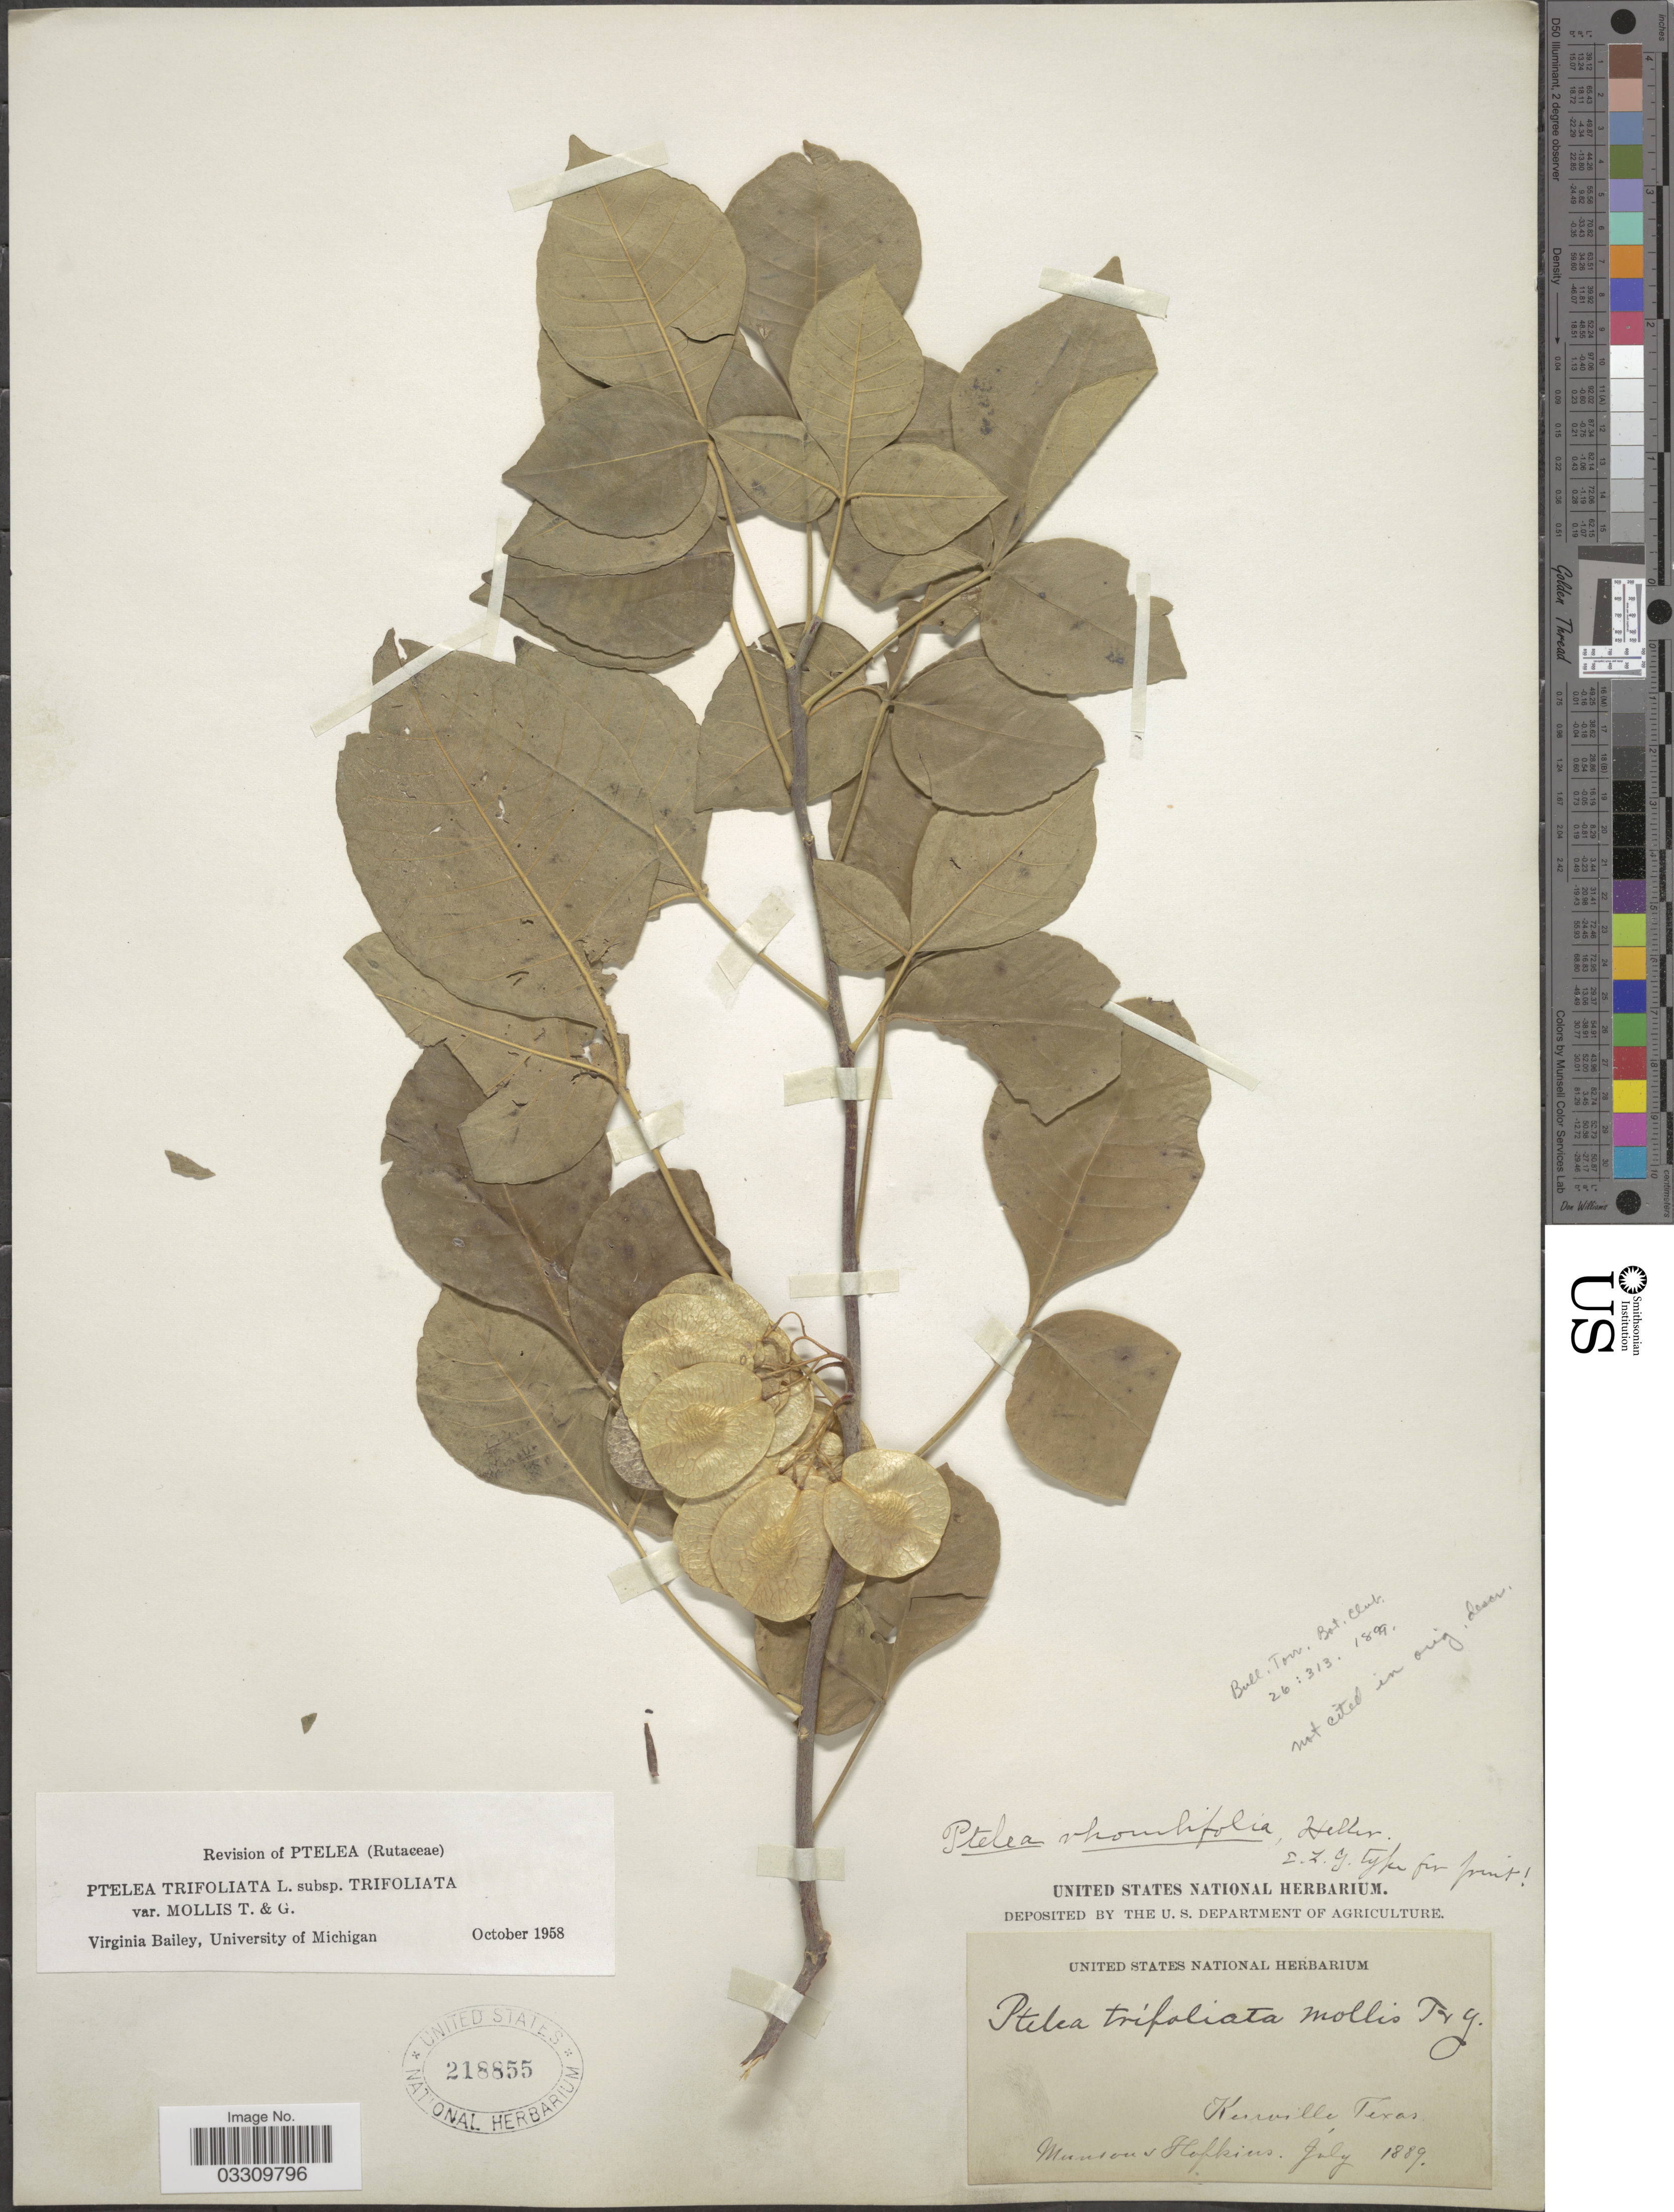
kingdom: Plantae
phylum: Tracheophyta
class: Magnoliopsida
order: Sapindales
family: Rutaceae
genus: Ptelea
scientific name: Ptelea trifoliata var. mollis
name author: Torr. & A. Gray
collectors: -. Munson & -. Hopkins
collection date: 1889-07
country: United States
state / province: Texas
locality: Kerrville.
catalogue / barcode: US 218855